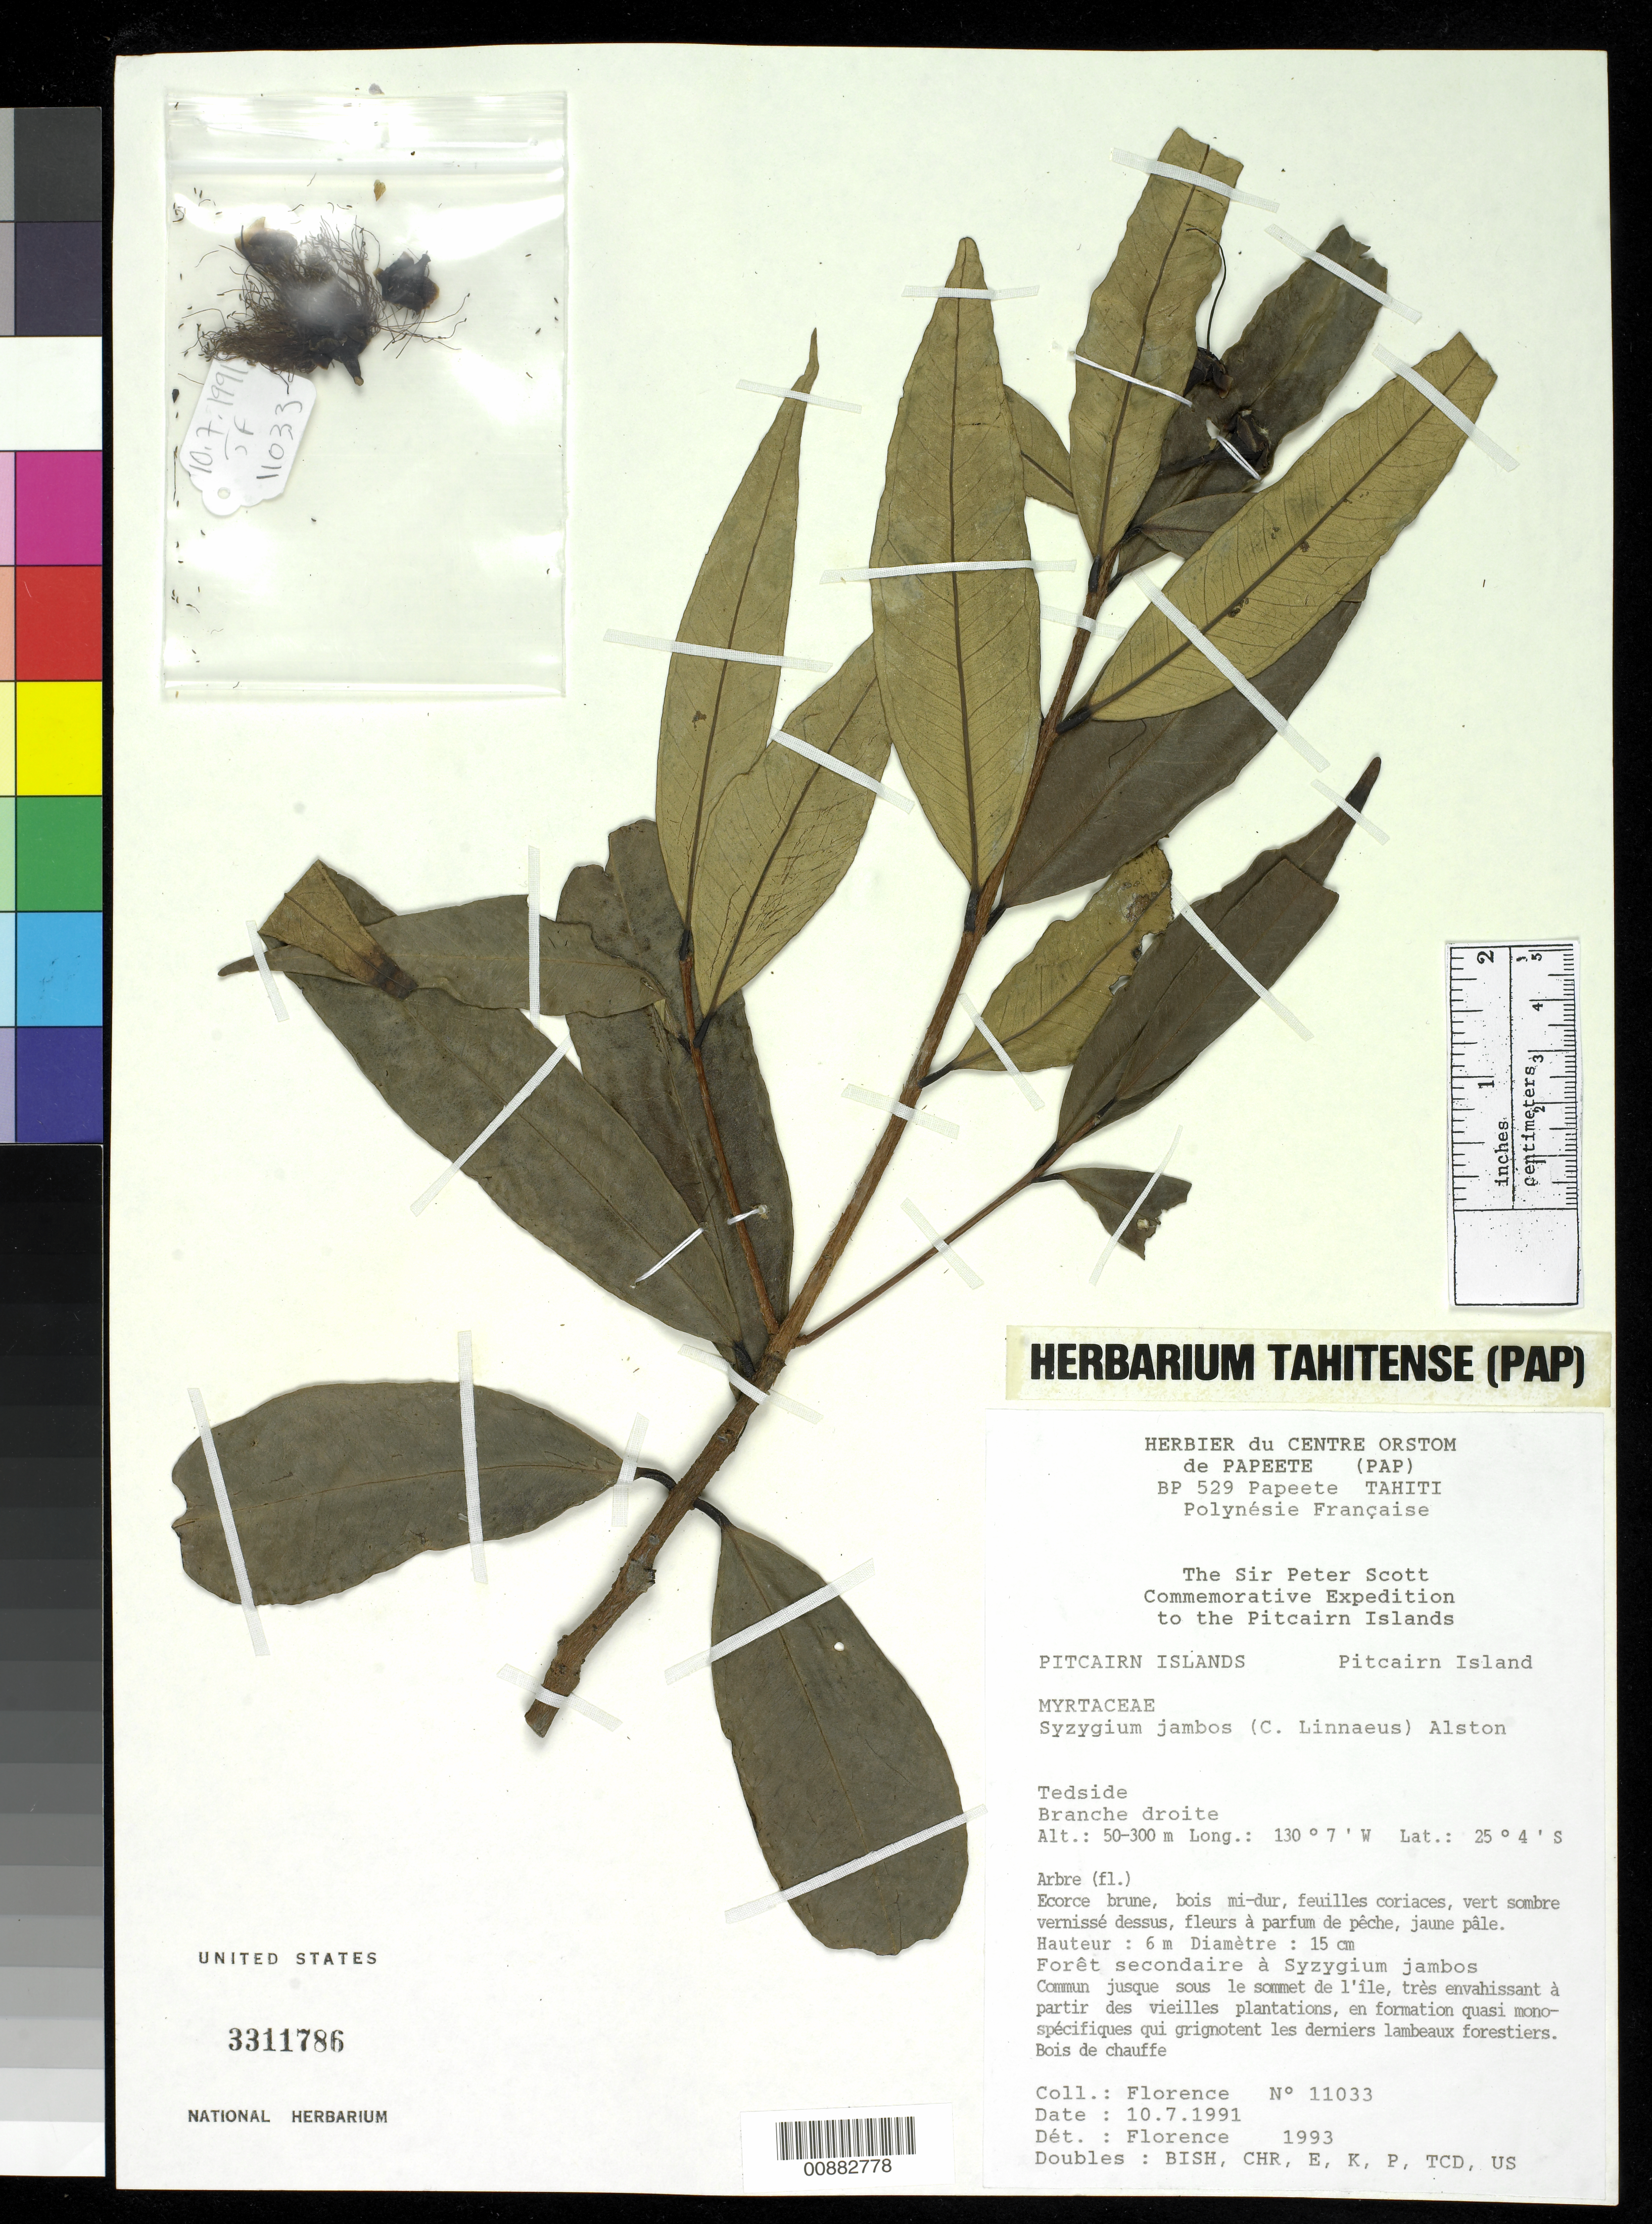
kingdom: Plantae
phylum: Tracheophyta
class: Magnoliopsida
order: Myrtales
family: Myrtaceae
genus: Syzygium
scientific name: Syzygium jambos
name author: (L.) Alston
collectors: J. Florence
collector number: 11033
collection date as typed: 10 Jul 1991 or 07 Oct 1991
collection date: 1991-07-10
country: Pitcairn Islands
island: Pitcairn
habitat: Common below the top of the island; invasive to old plantations.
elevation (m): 50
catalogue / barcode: US 3311786